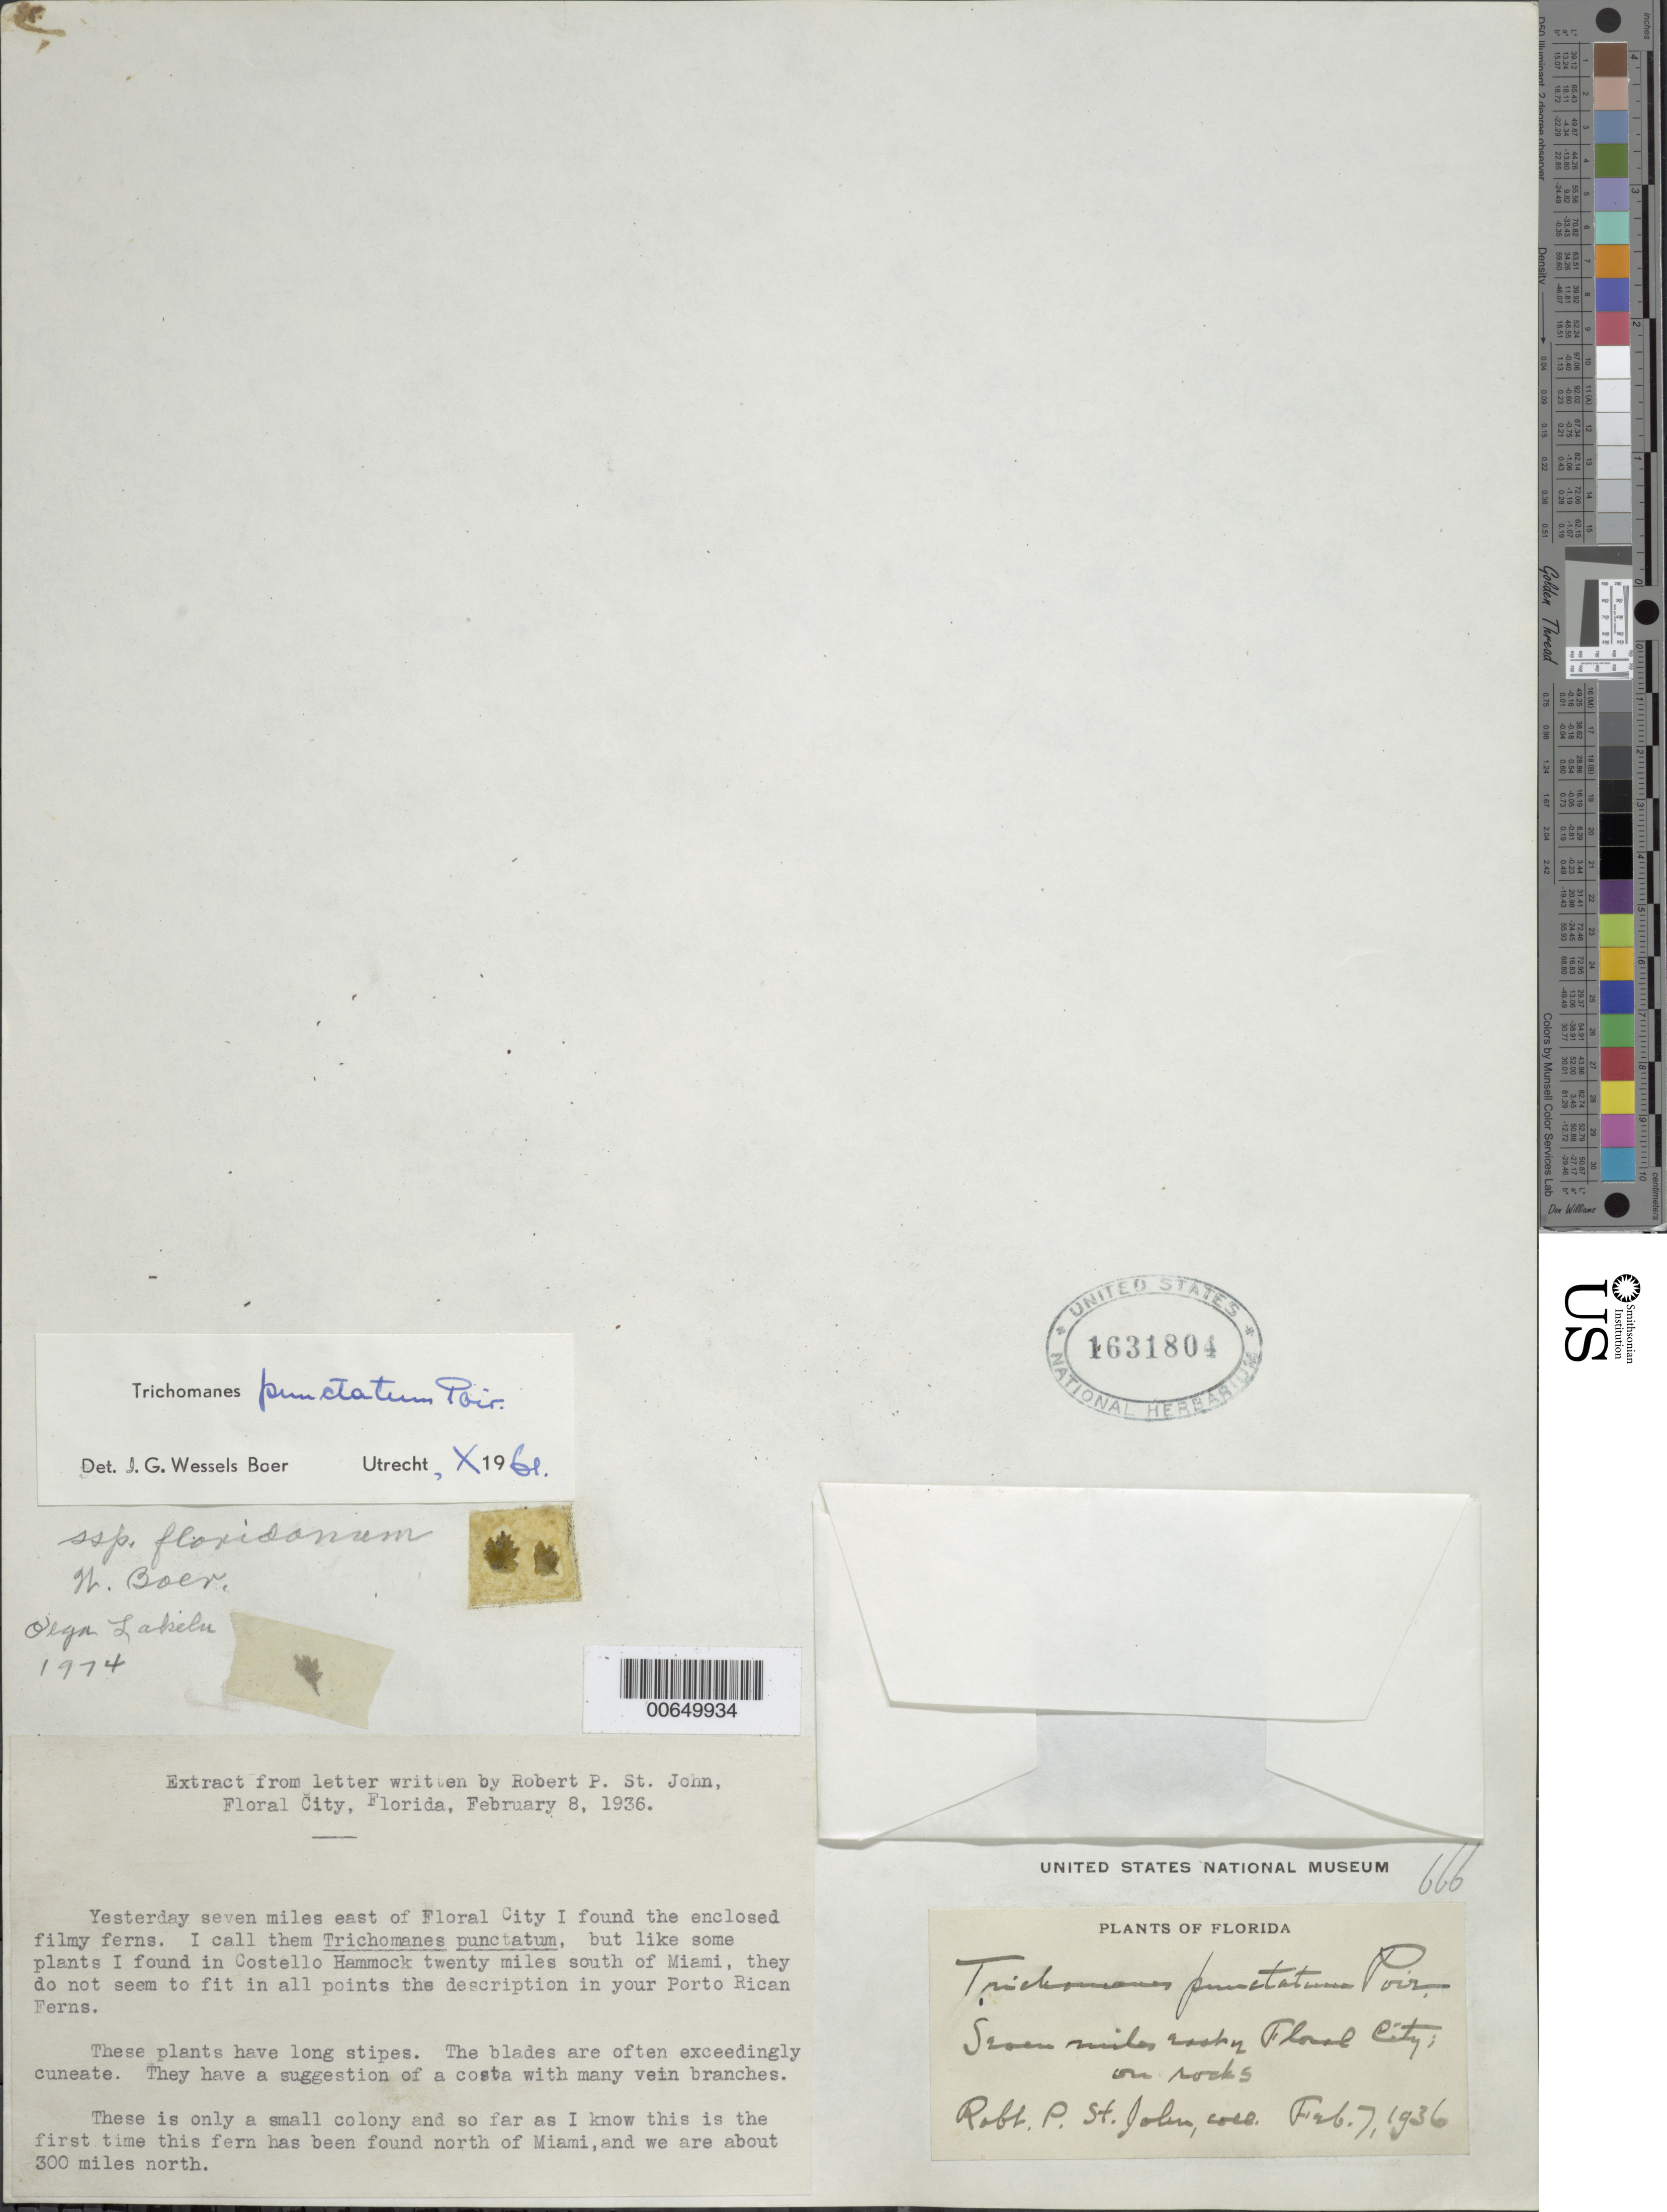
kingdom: Plantae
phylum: Tracheophyta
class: Polypodiopsida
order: Hymenophyllales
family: Hymenophyllaceae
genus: Didymoglossum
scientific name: Didymoglossum punctatum subsp. floridanum comb. nov., ined 2015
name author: (Poir.) Desv.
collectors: R. P. St. John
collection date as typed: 07 Feb 1936 or 02 Jul 1936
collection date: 1936-02-07 or 1936-07-02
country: United States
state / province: Florida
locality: Seven miles E of Floral City.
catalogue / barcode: US 1631804